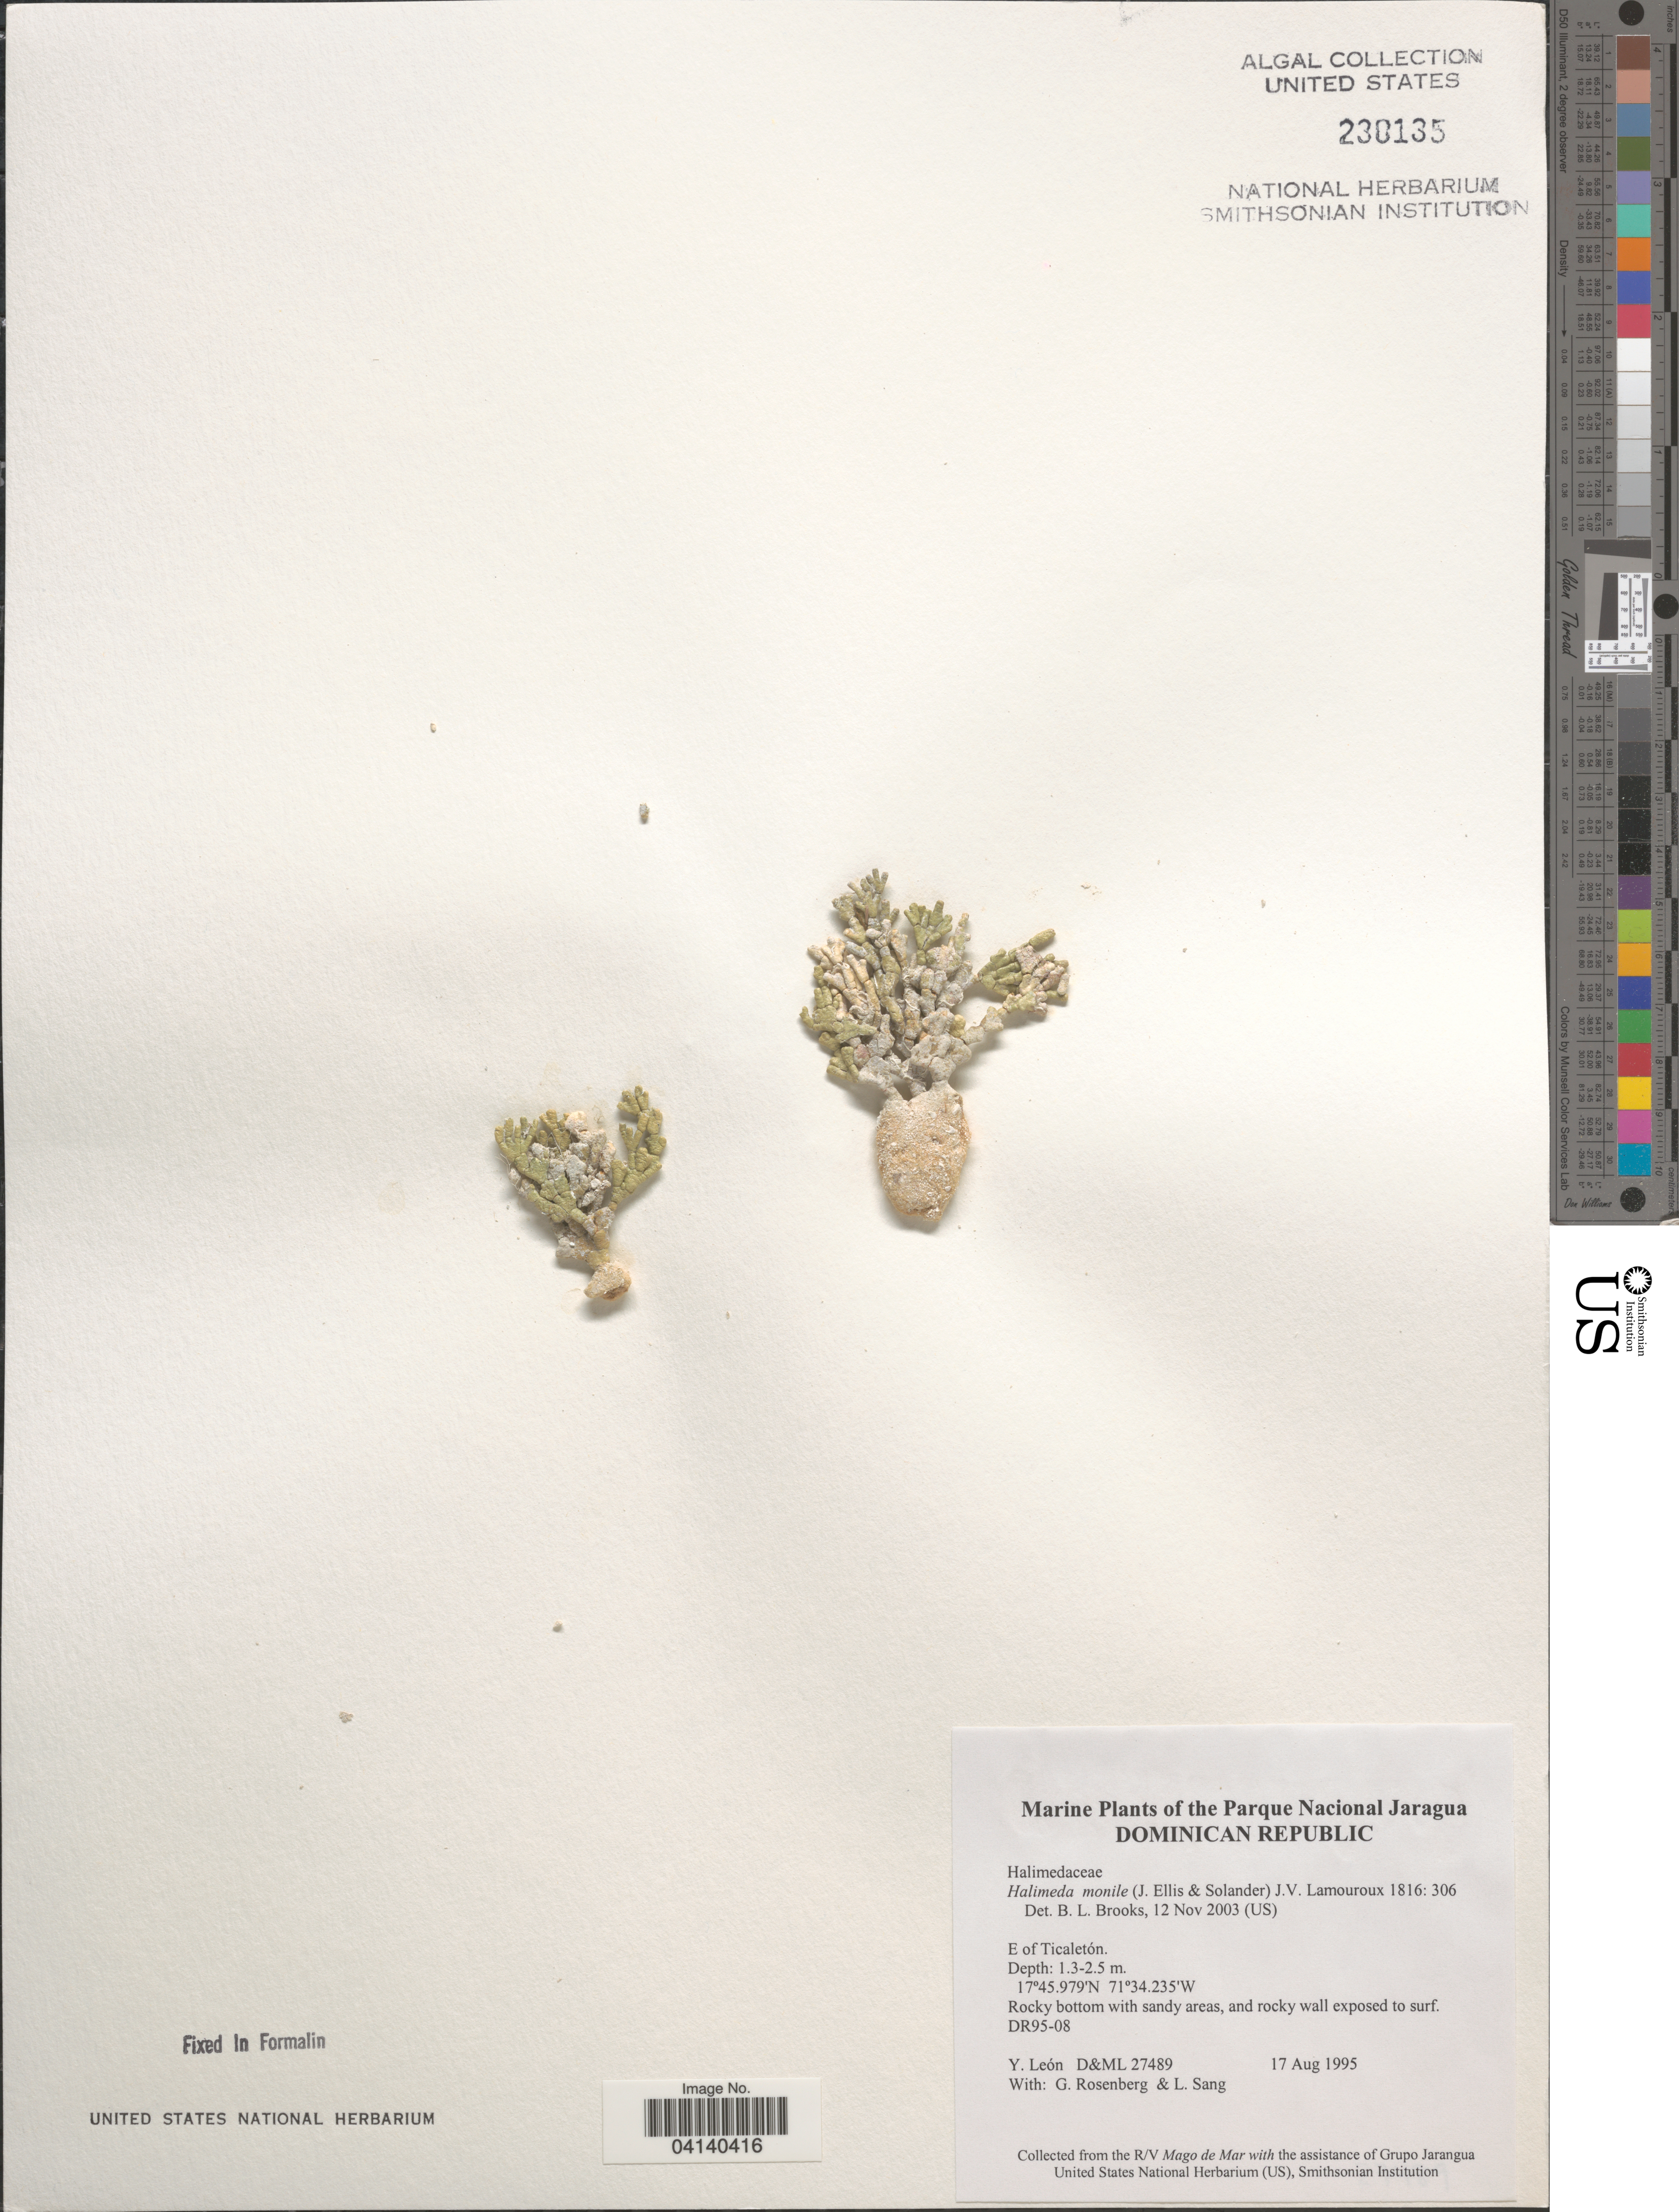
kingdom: Plantae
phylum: Chlorophyta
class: Ulvophyceae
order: Bryopsidales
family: Halimedaceae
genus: Halimeda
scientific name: Halimeda monile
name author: (J. Ellis & Sol.) J.V.Lamouroux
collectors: Y. León, G. Rosenberg & L. Sang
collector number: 27489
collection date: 1995-08-17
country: Dominican Republic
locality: The Parque Nacional Jaragua. E of Ticaletón.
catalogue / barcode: US 230135